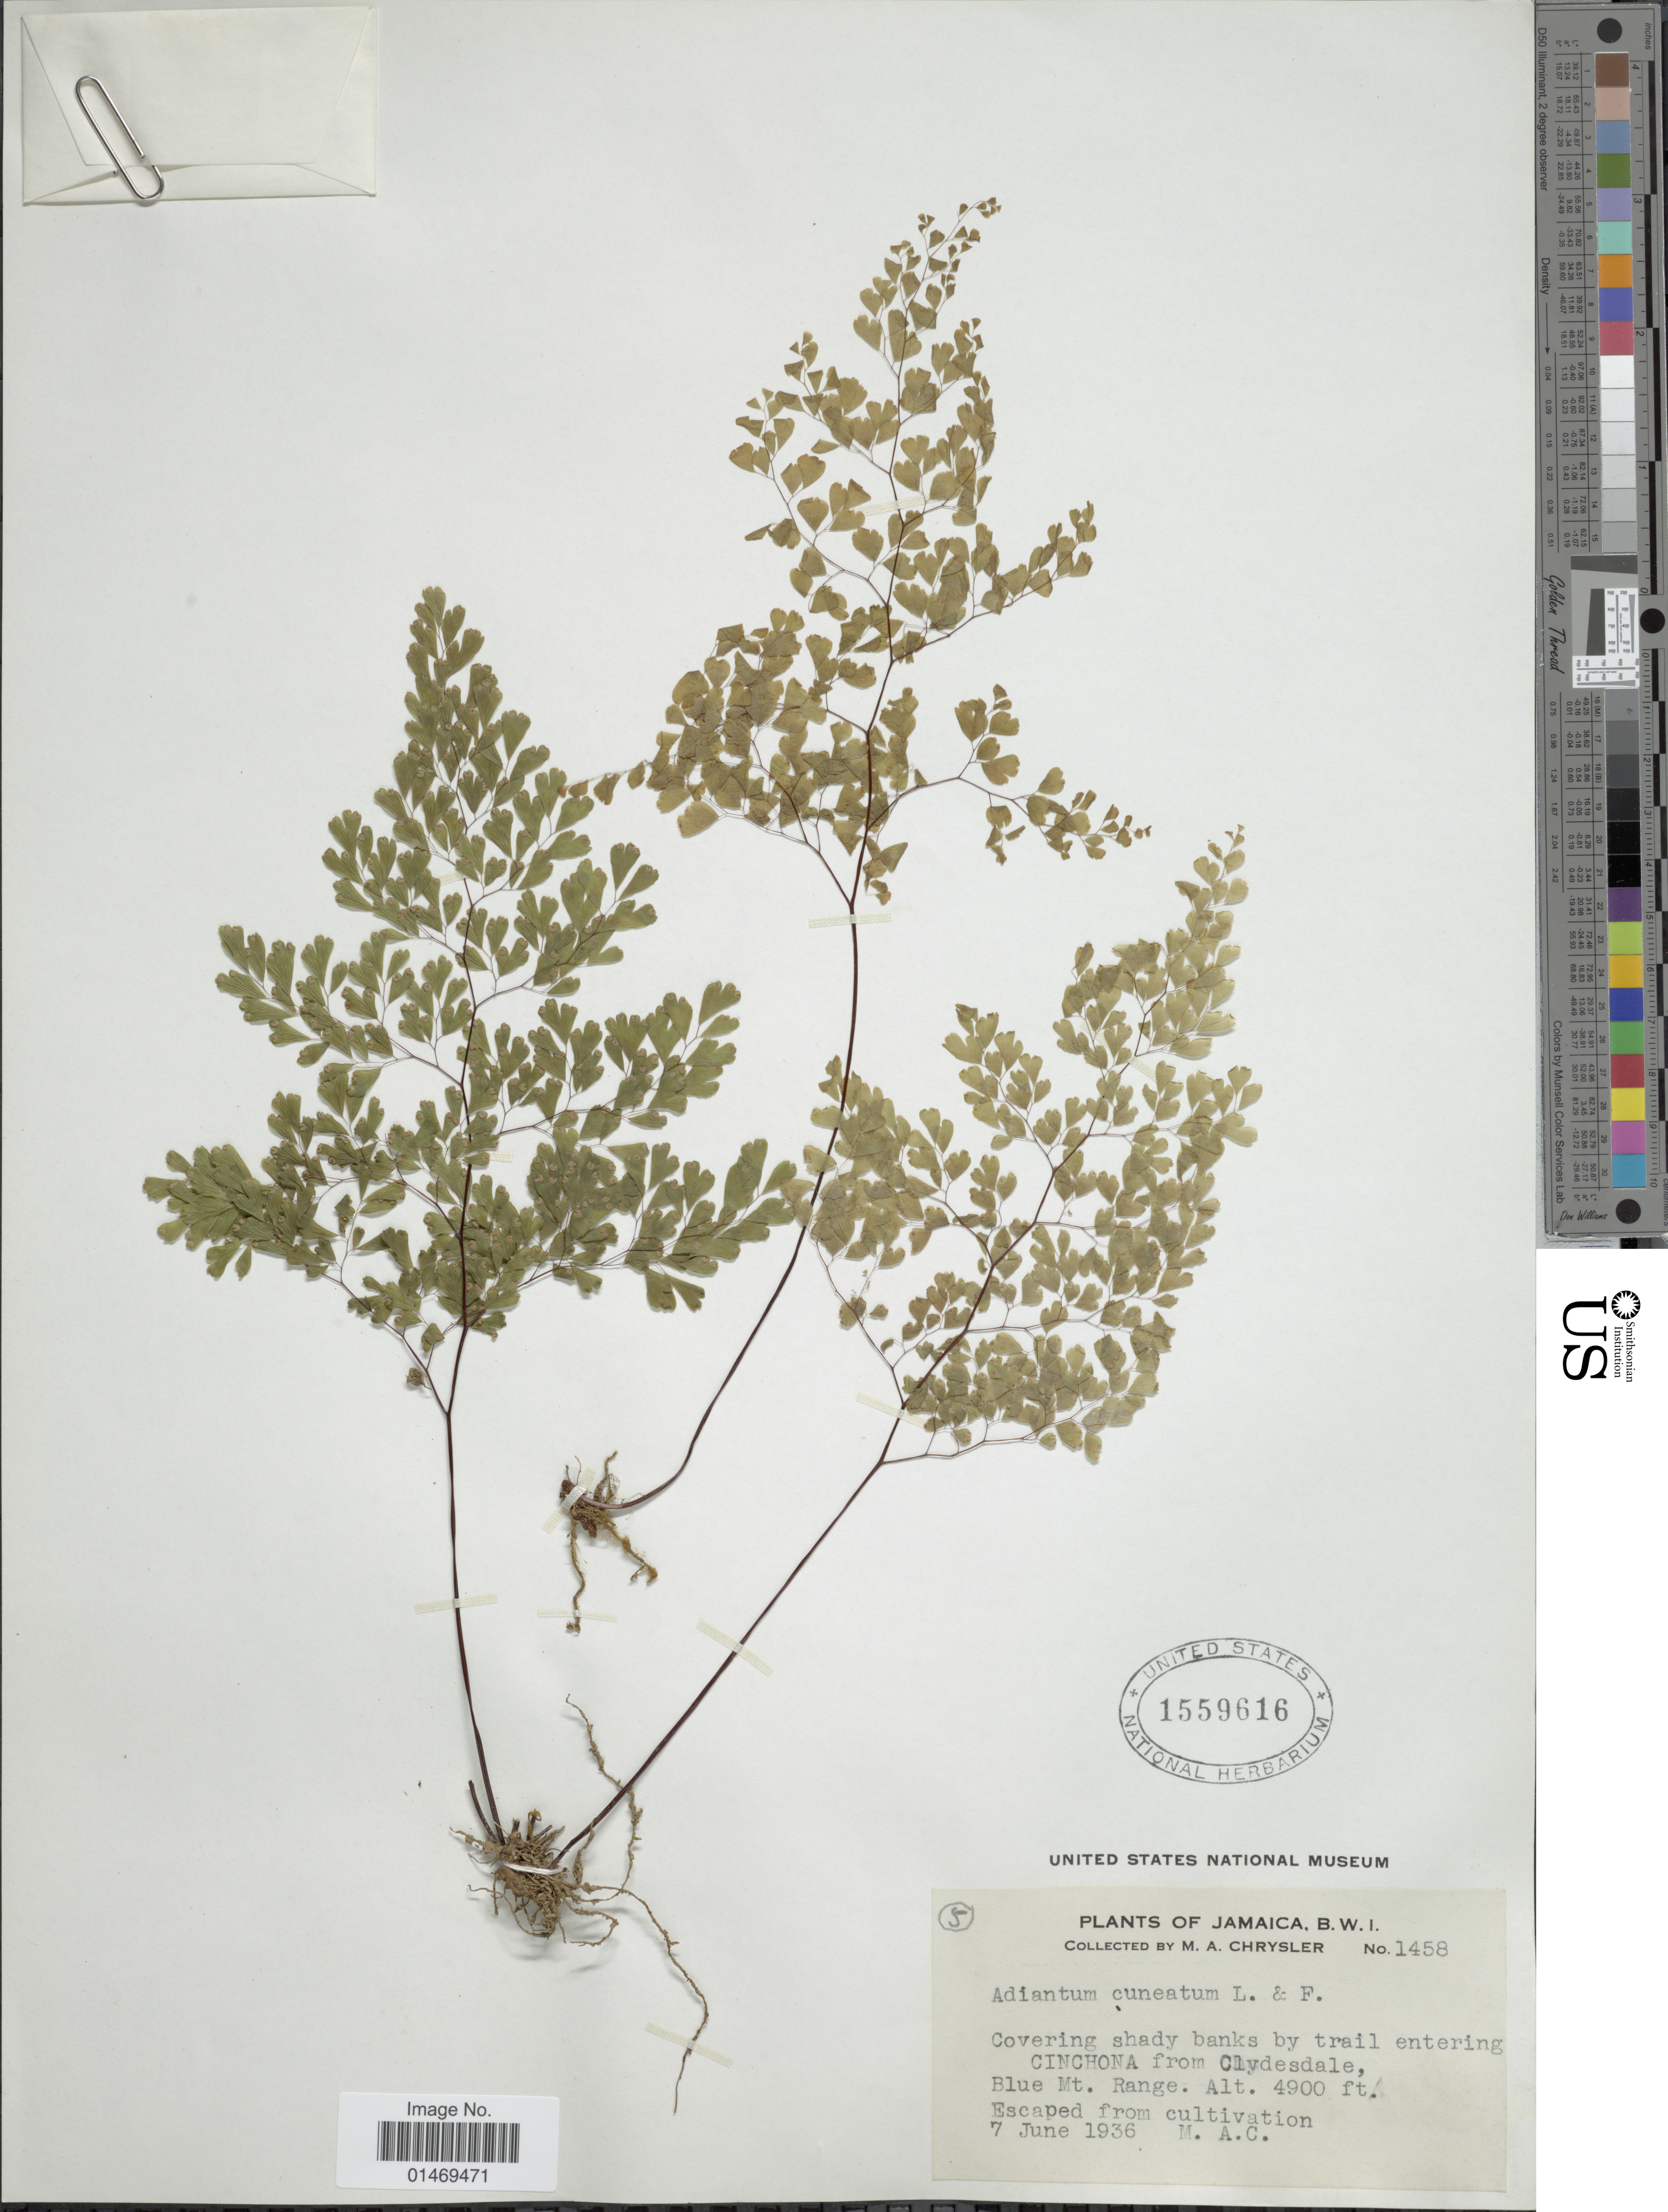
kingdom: Plantae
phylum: Tracheophyta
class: Polypodiopsida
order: Polypodiales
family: Pteridaceae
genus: Adiantum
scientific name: Adiantum raddianum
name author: C. Presl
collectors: M. A. Chrysler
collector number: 1458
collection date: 1936-06-07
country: Jamaica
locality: Covering shady banks by trail entering Cinchona from Clydesdale, Blue Mt. Range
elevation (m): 1494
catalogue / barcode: US 1559616